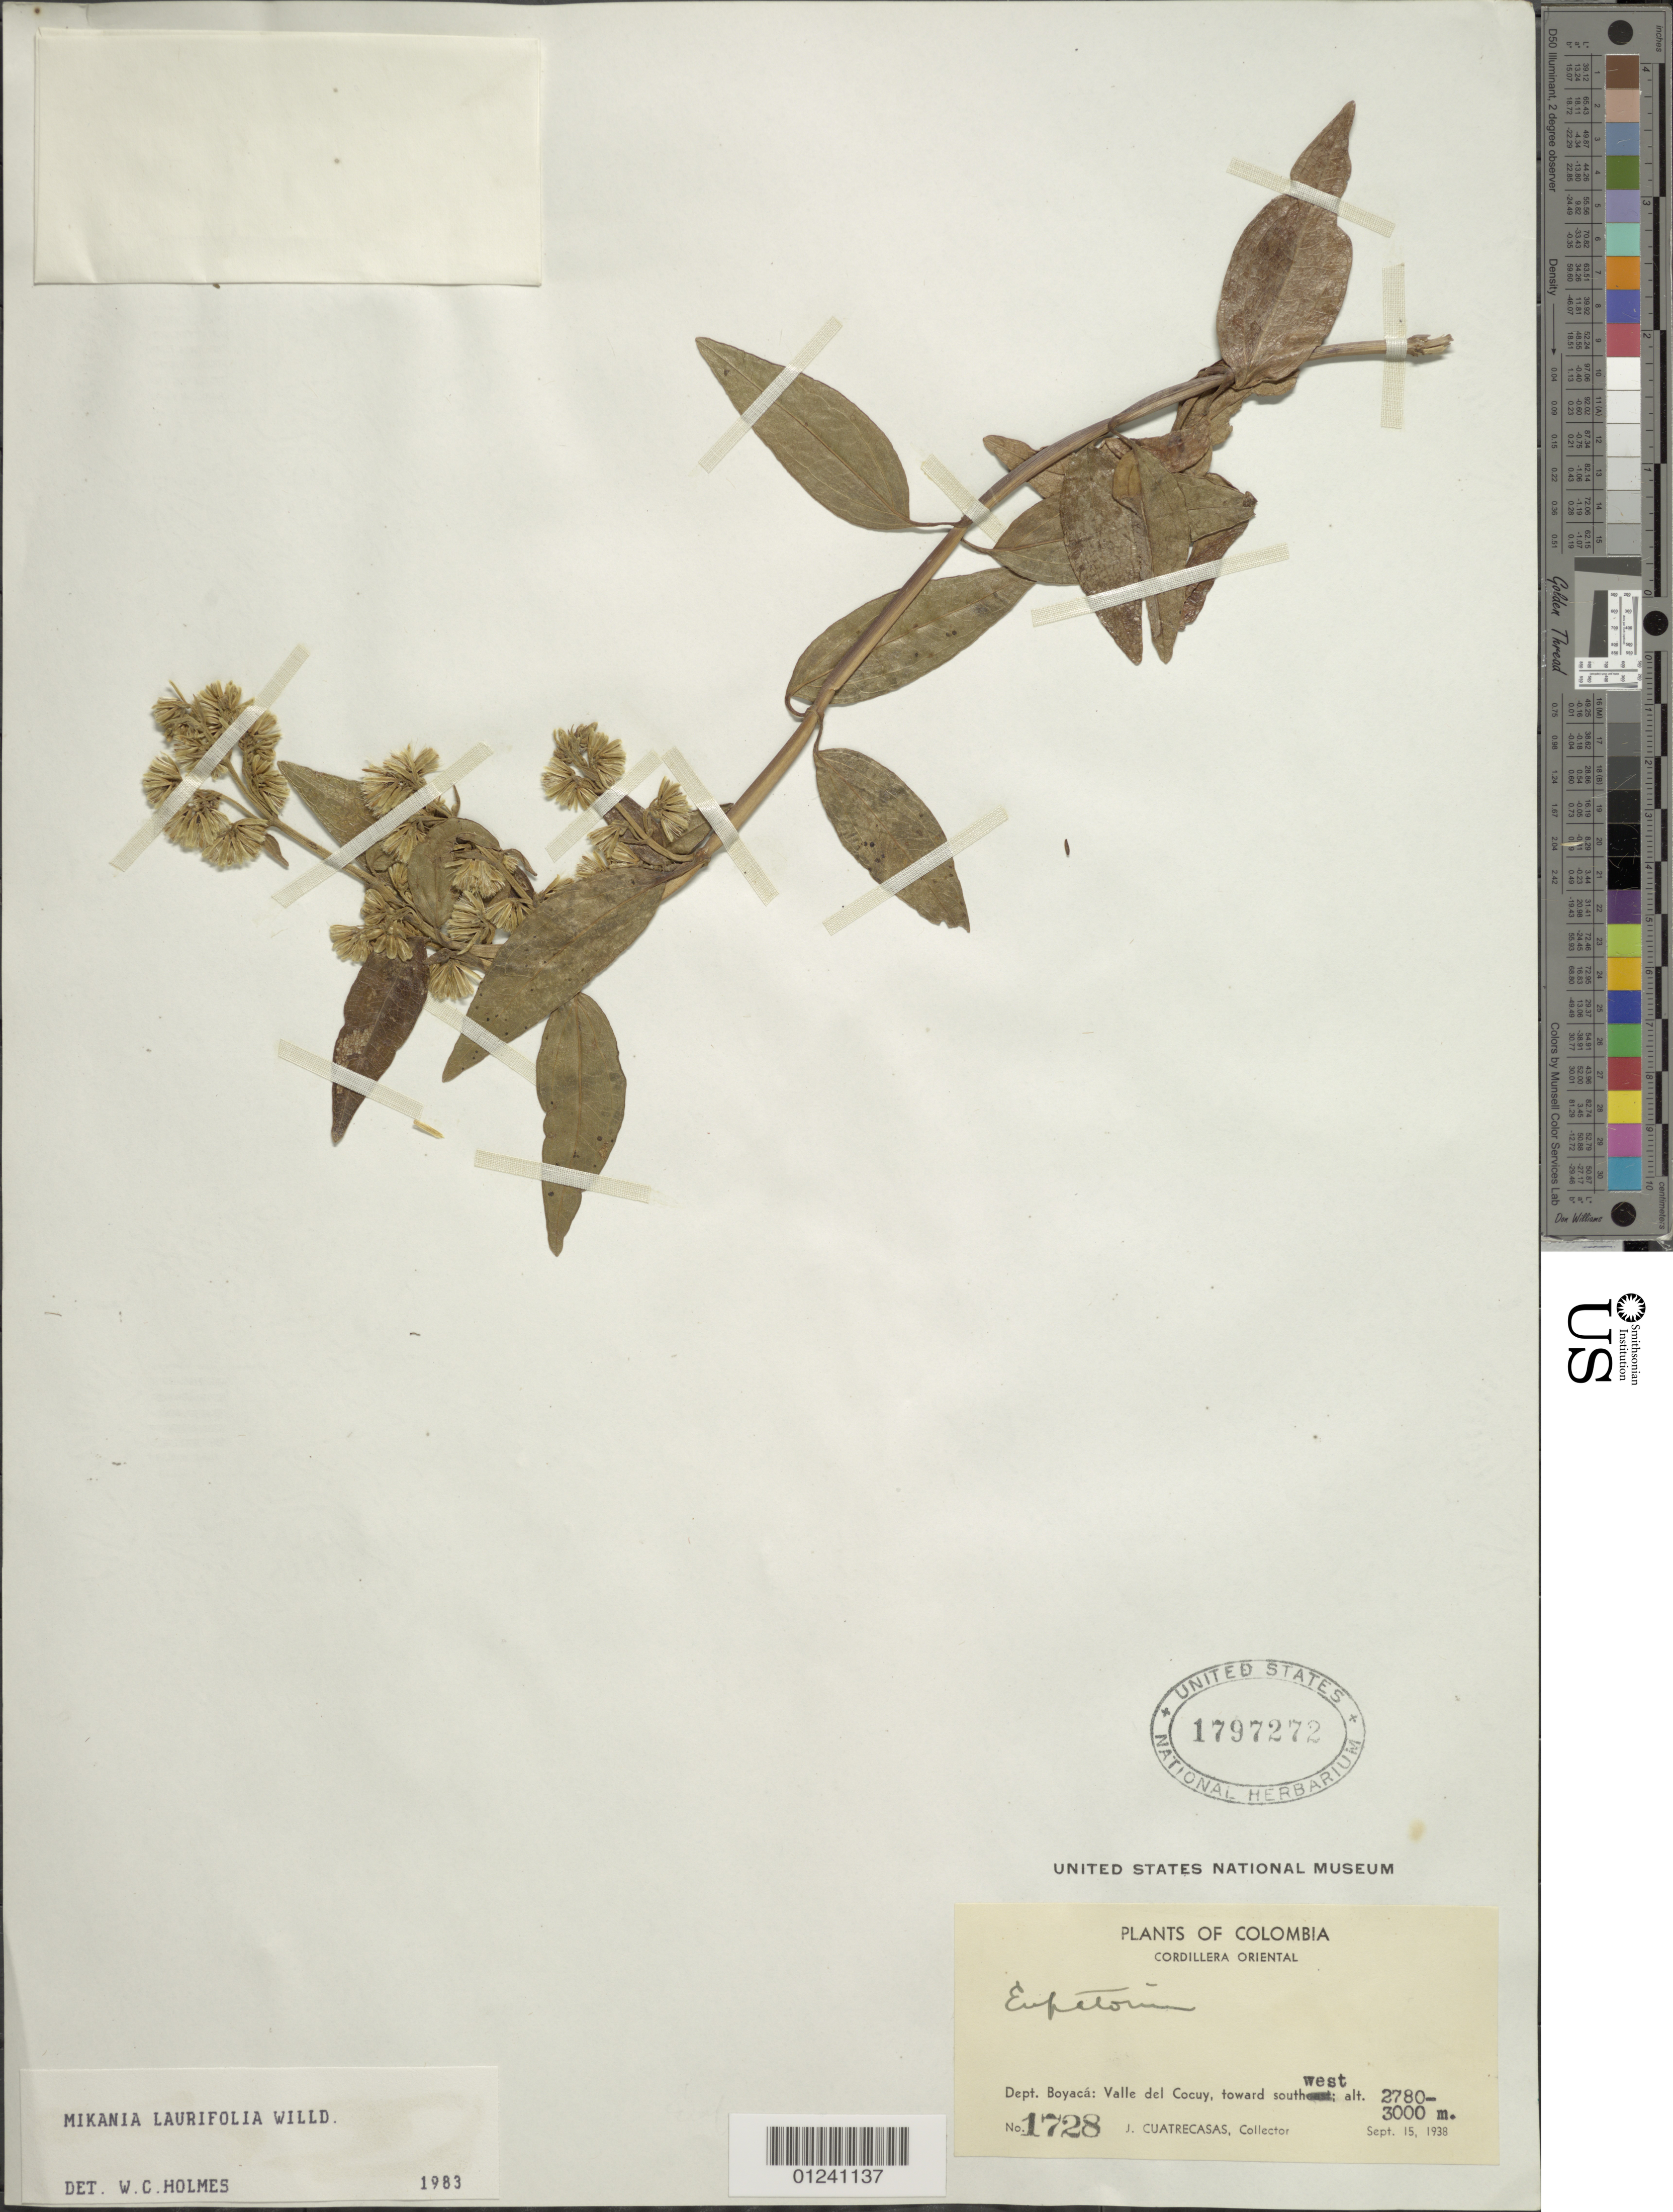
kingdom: Plantae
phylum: Tracheophyta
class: Magnoliopsida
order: Asterales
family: Asteraceae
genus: Mikania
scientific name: Mikania laurifolia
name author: (L. f.) Willd.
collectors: J. Cuatrecasas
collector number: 1728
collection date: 1938-09-15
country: Colombia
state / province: Boyacá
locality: Valle del Cocuy, toward southeast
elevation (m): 2780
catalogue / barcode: US 1797272